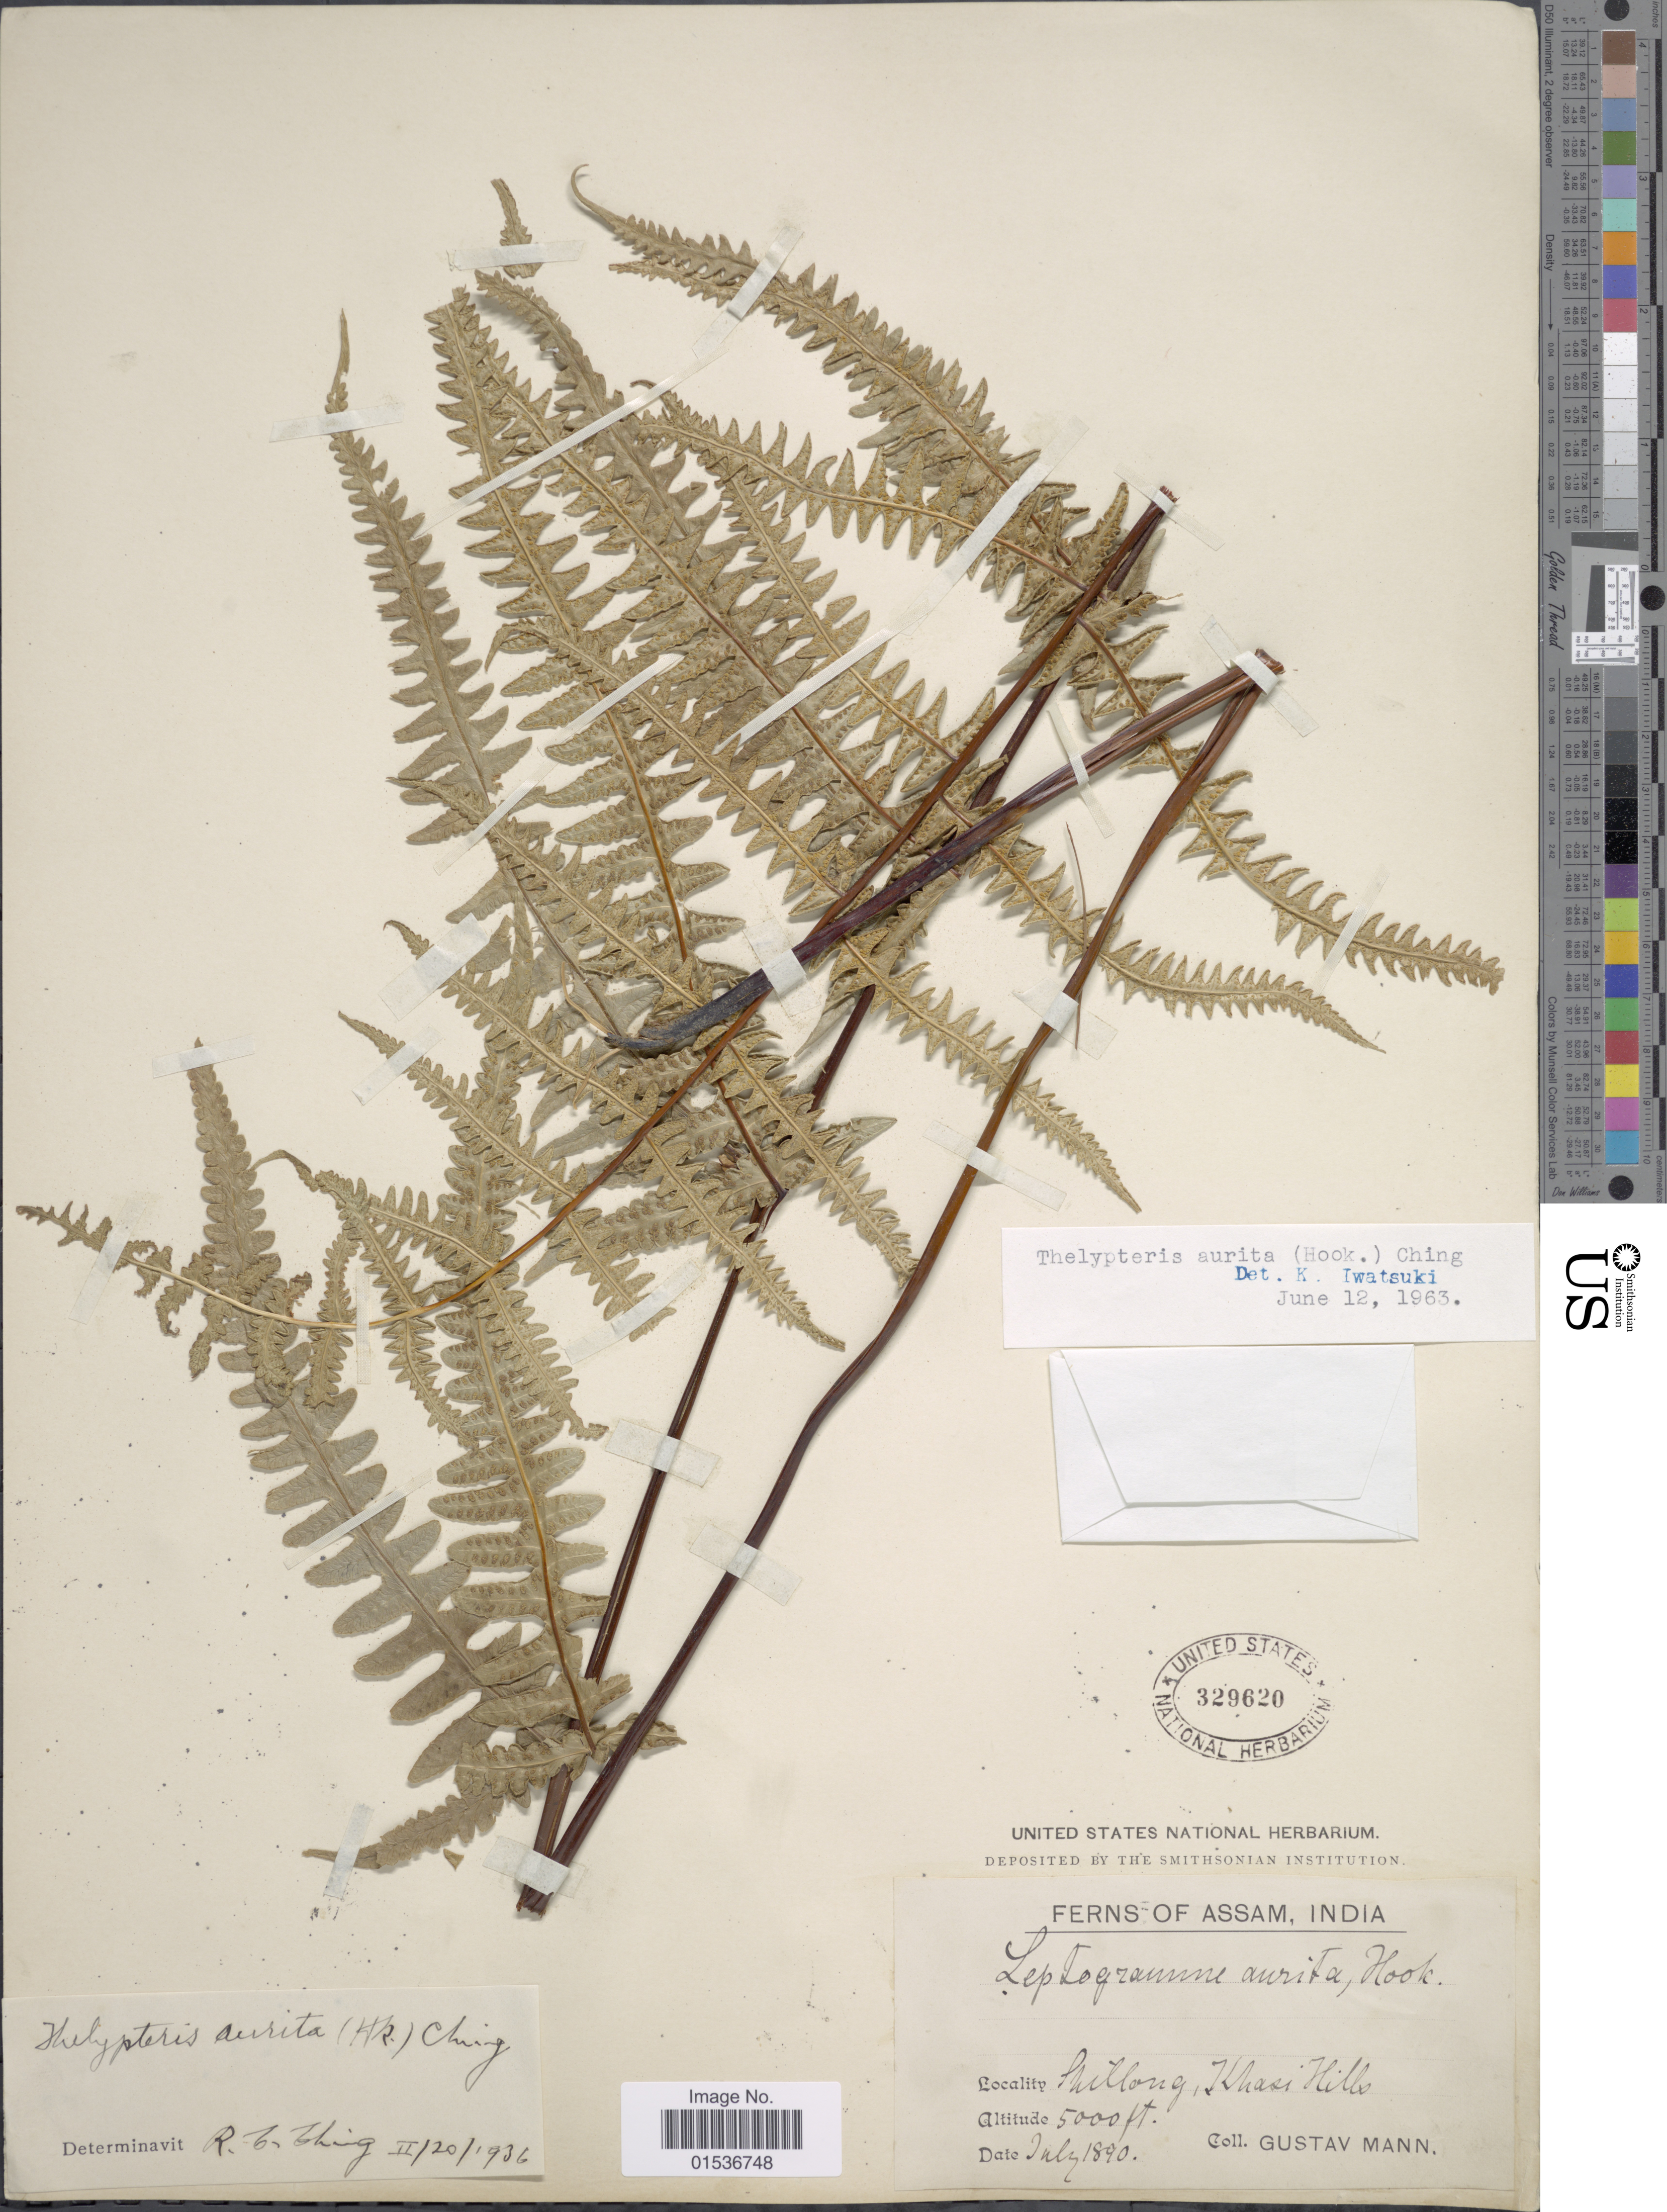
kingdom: Plantae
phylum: Tracheophyta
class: Polypodiopsida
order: Polypodiales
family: Thelypteridaceae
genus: Pseudophegopteris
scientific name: Pseudophegopteris aurita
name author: (Hook.) Ching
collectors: G. Mann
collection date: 1890-07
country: India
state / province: Meghalaya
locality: Assam, Shillong, Khasi Hills.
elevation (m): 1524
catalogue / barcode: US 329620